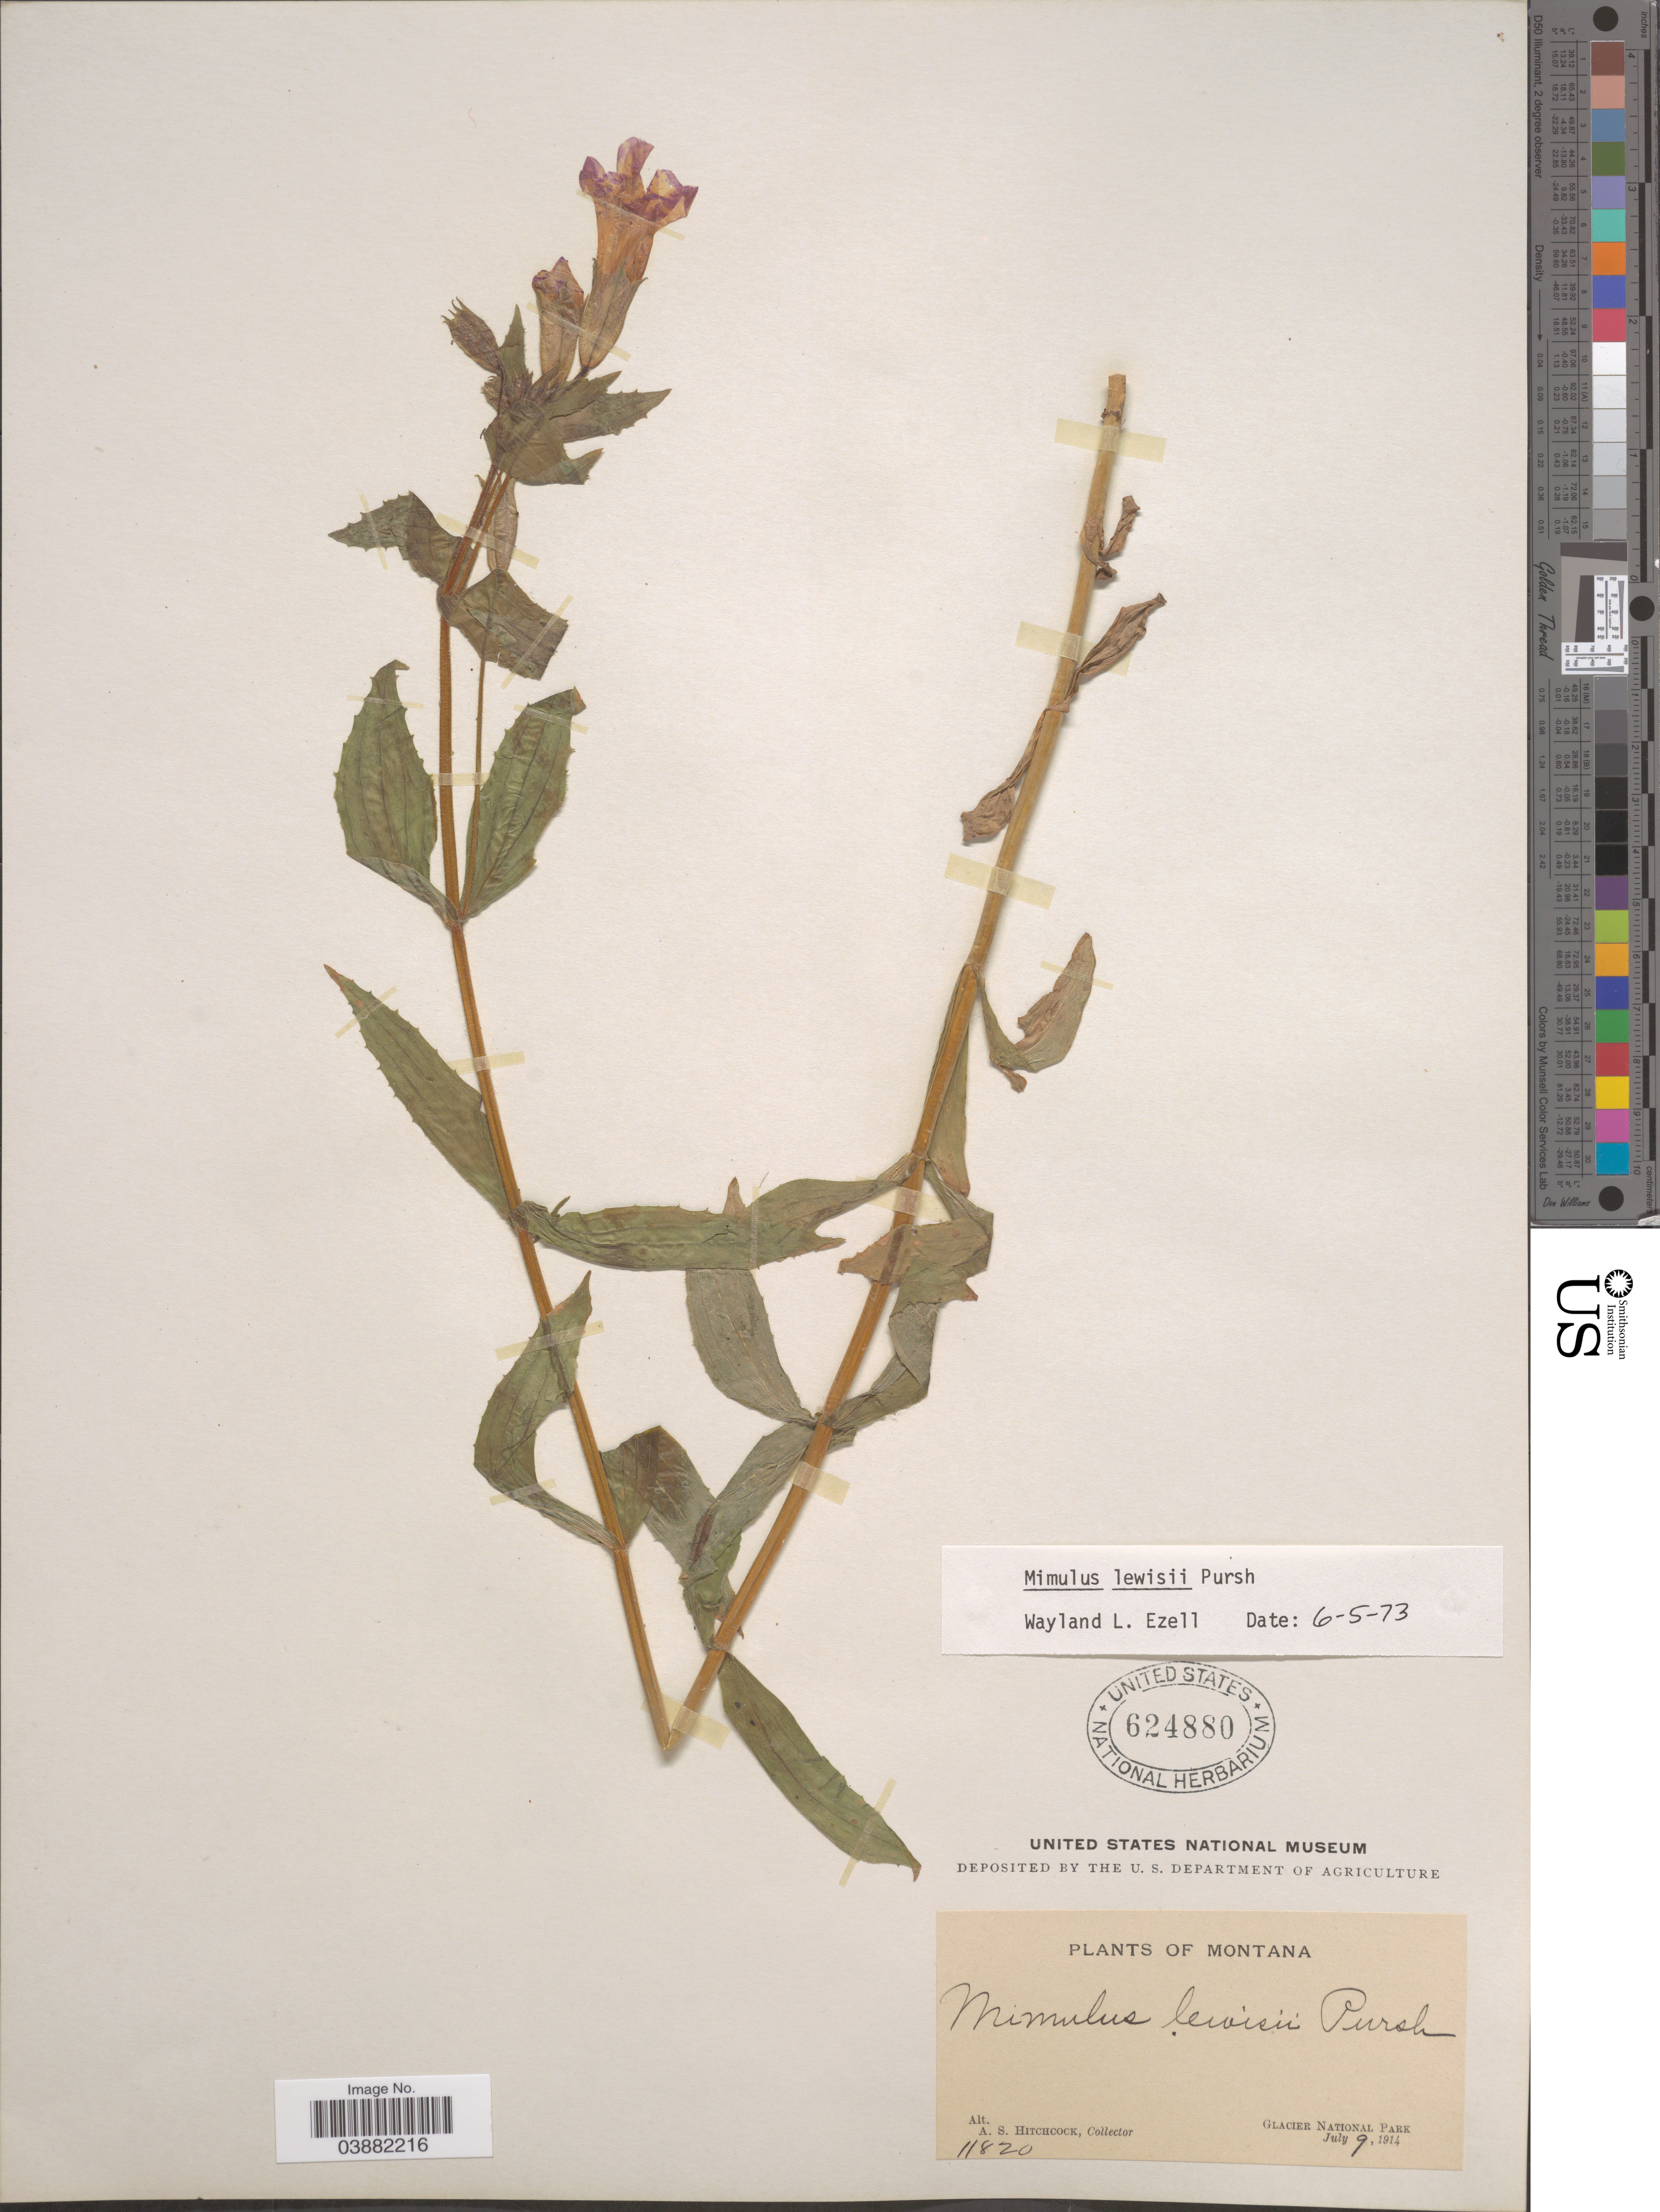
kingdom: Plantae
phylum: Tracheophyta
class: Magnoliopsida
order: Lamiales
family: Phrymaceae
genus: Mimulus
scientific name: Mimulus lewisii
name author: Pursh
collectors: A. S. Hitchcock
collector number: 11820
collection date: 1914-07-09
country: United States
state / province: Montana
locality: Glacier National Park.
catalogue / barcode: US 624880